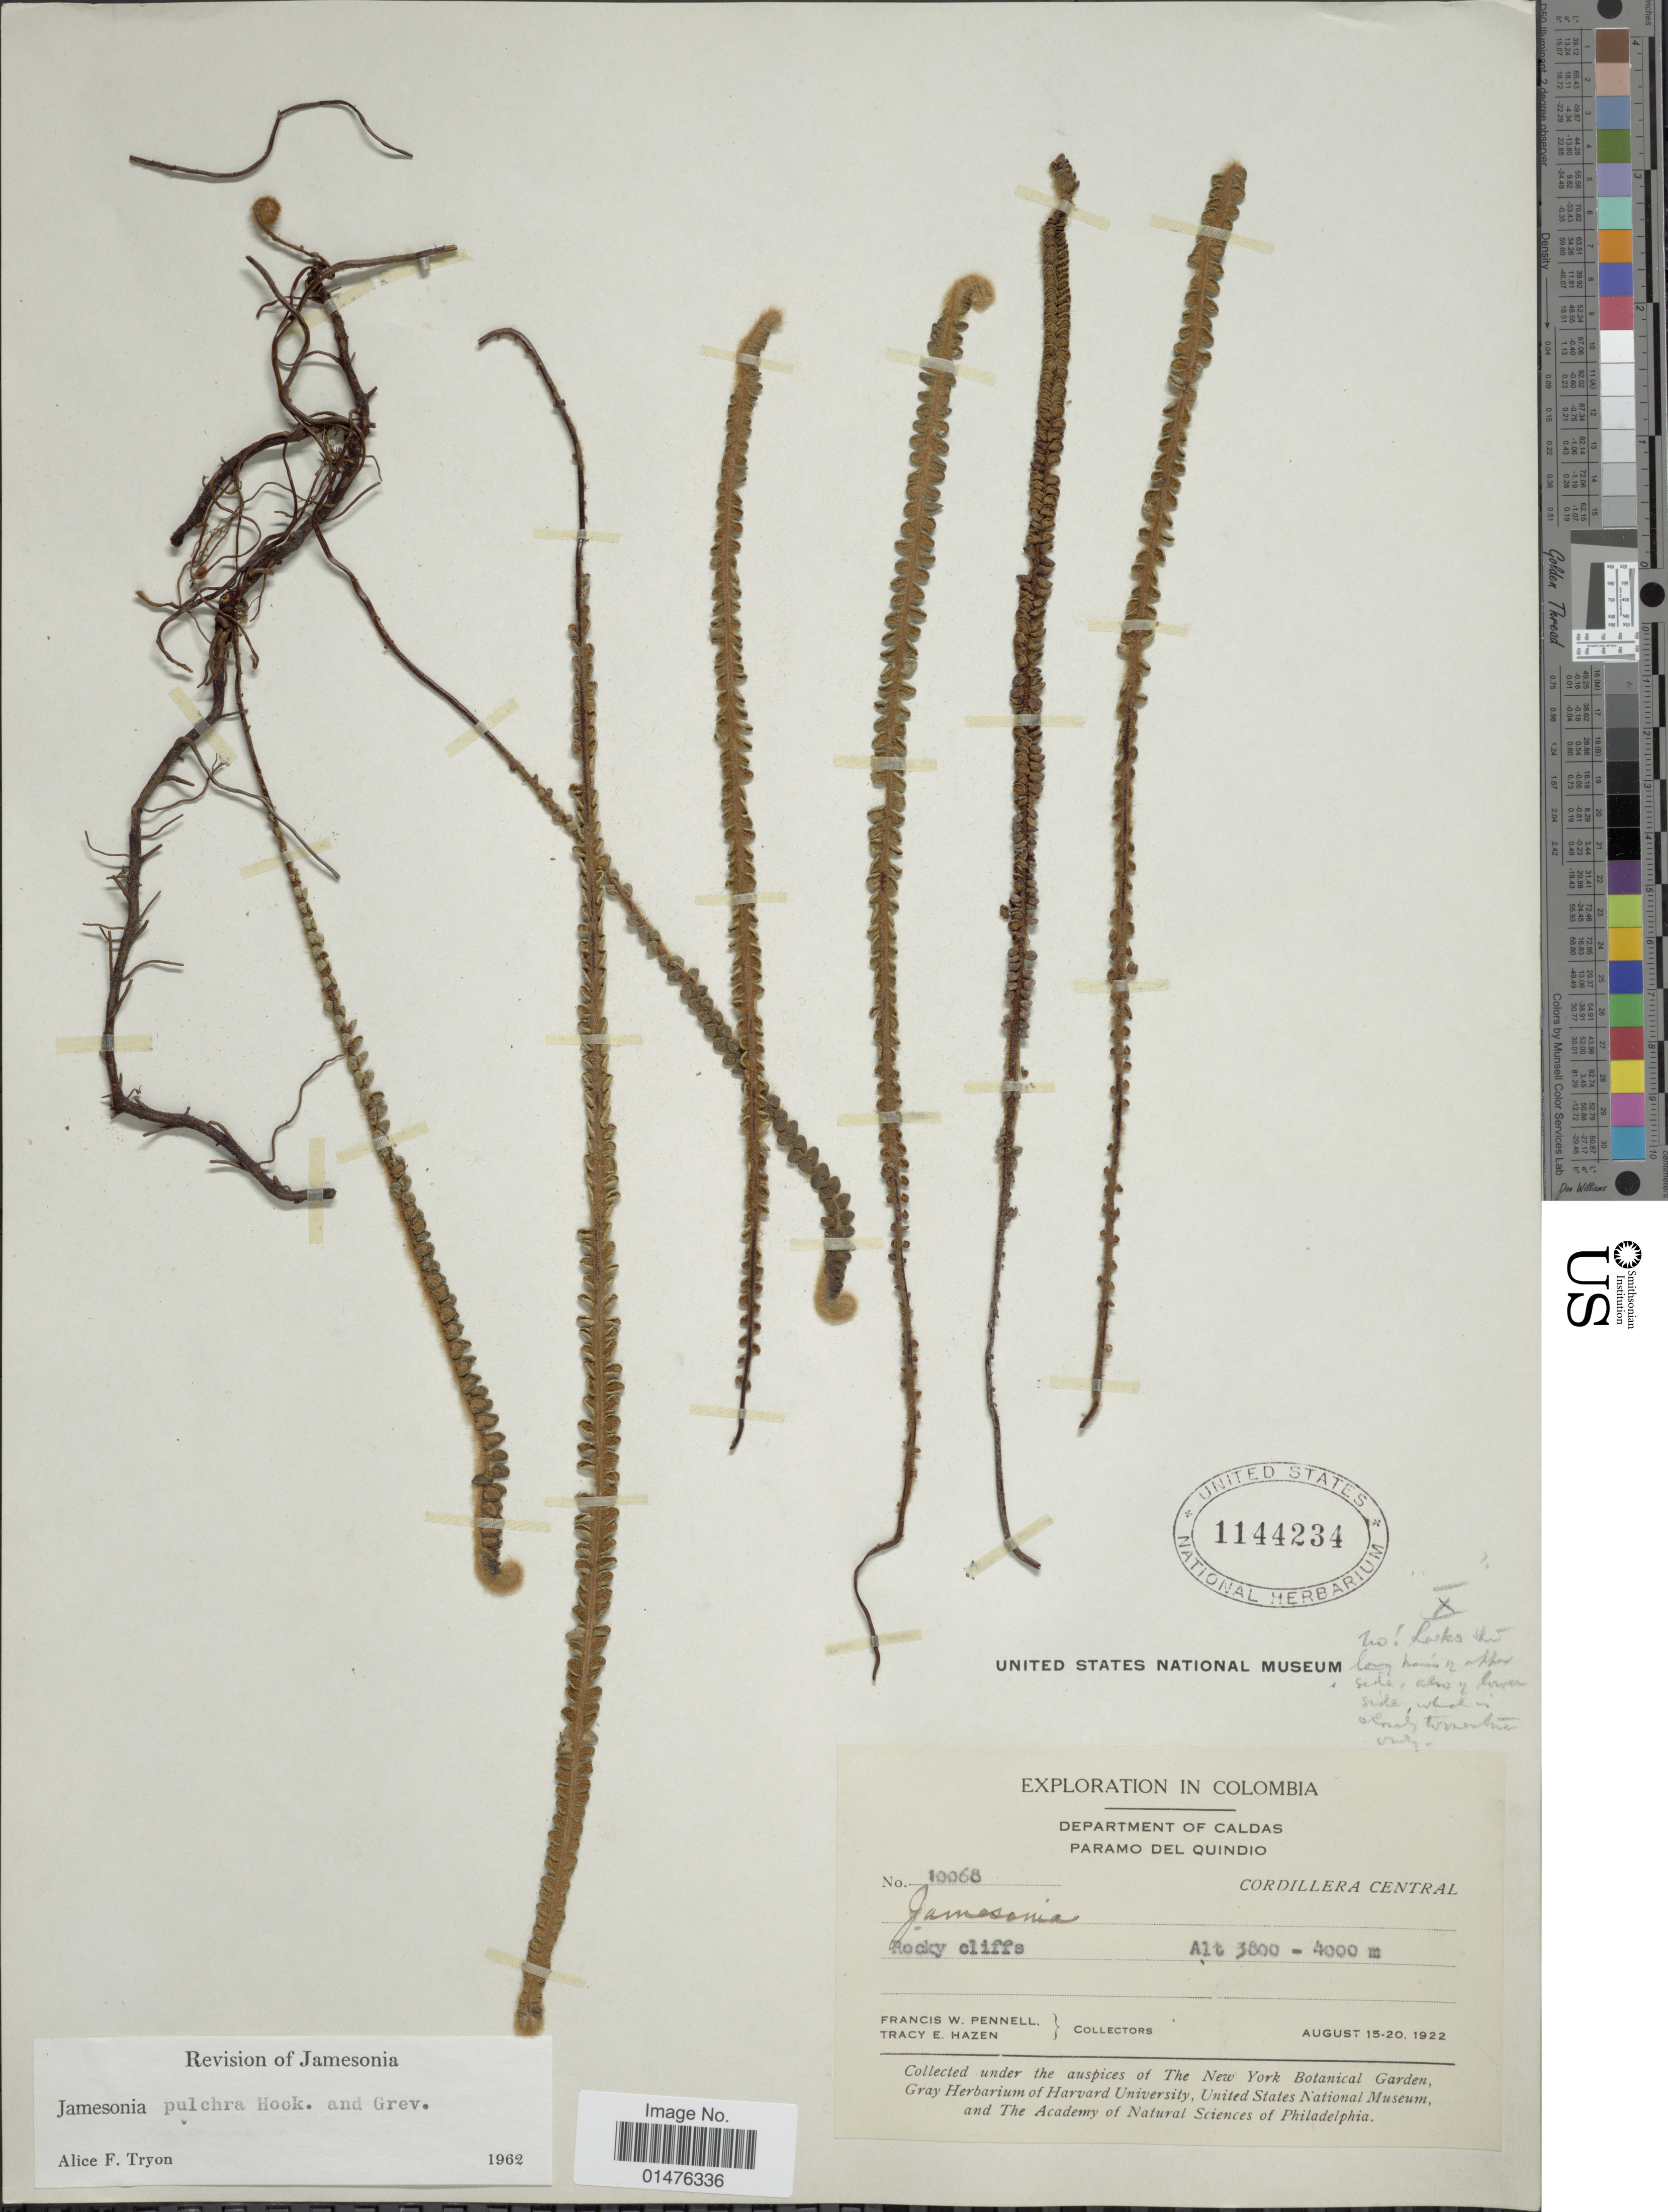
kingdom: Plantae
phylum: Tracheophyta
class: Polypodiopsida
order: Polypodiales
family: Pteridaceae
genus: Jamesonia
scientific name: Jamesonia pulchra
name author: Hook. & Grev.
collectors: F. W. Pennell & T. E. Hazen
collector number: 10068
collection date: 1922-08-15/1922-08-20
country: Colombia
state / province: Caldas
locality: Department of Caldas Paramo del Quindo, Cordillera Central, Rocky cliffs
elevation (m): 3800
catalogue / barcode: US 1144234